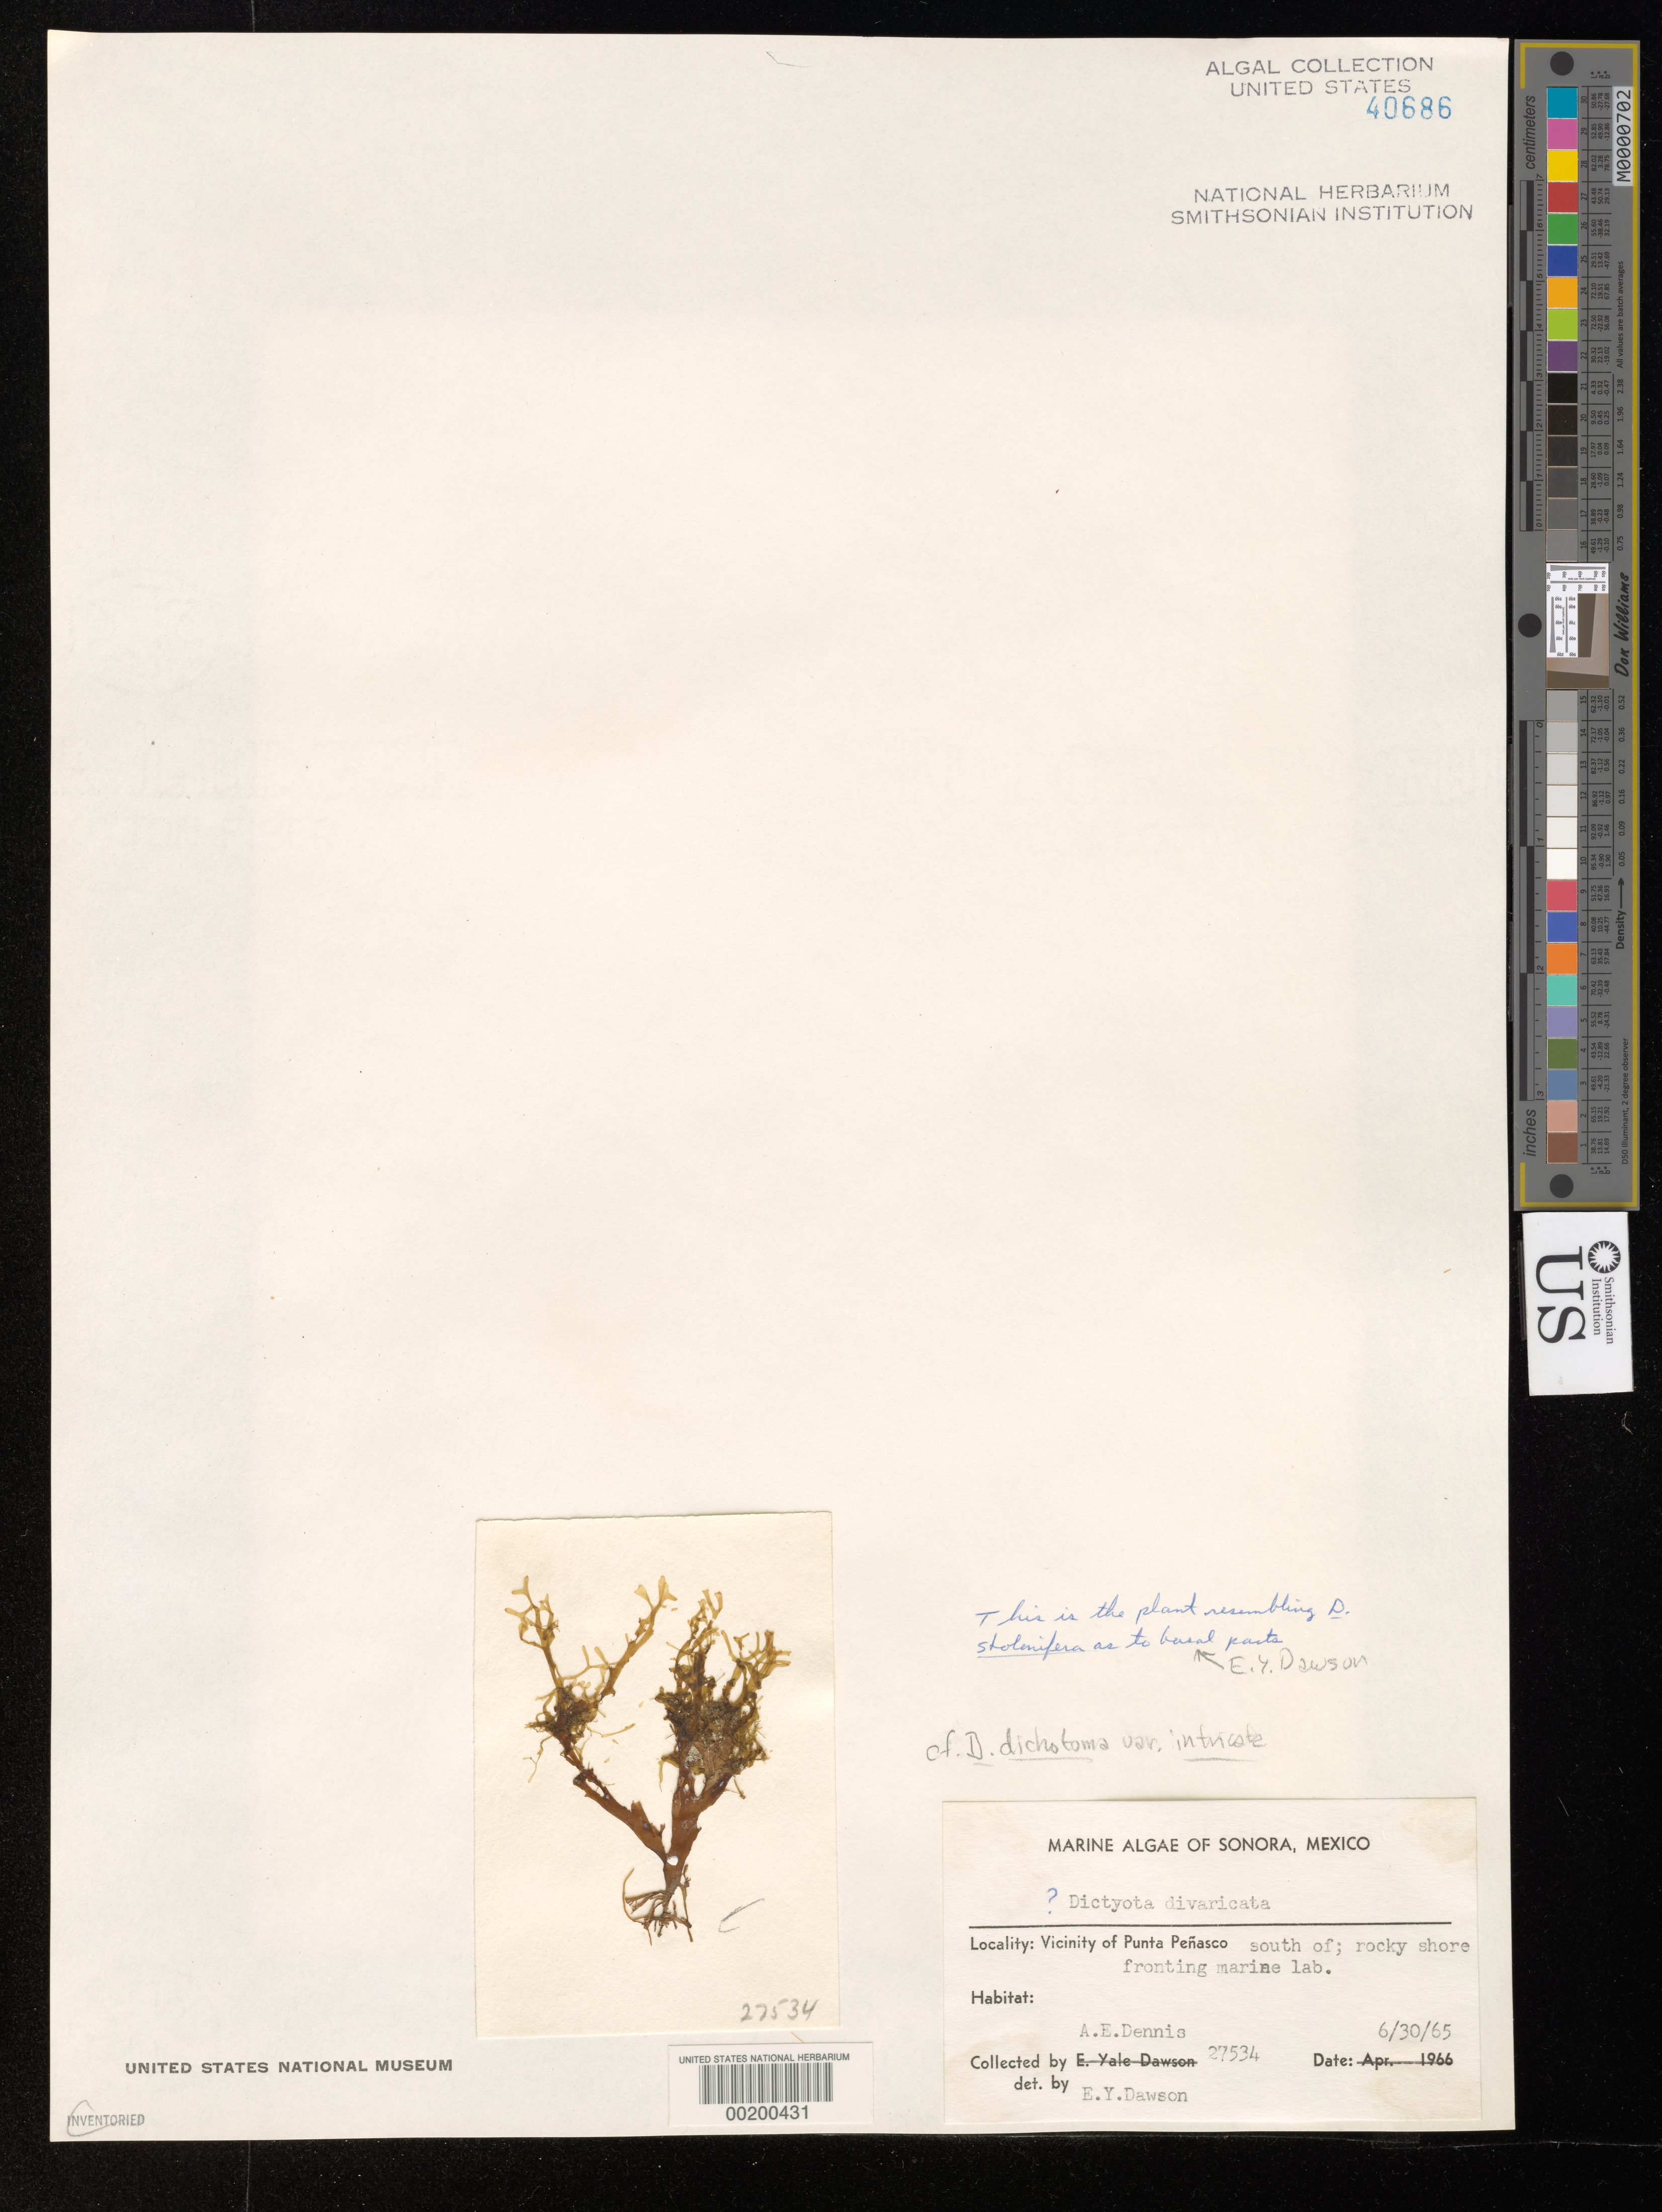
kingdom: Chromista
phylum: Ochrophyta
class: Phaeophyceae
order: Dictyotales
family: Dictyotaceae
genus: Dictyota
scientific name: Dictyota implexa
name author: (Desfontaines) J.V.Lamouroux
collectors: A. Dennis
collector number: EYD 27534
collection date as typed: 30 Jun 1965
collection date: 1965-06-30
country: Mexico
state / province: Sonora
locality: Marine laboratory shore, Punta Penasco area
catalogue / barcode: US 40686